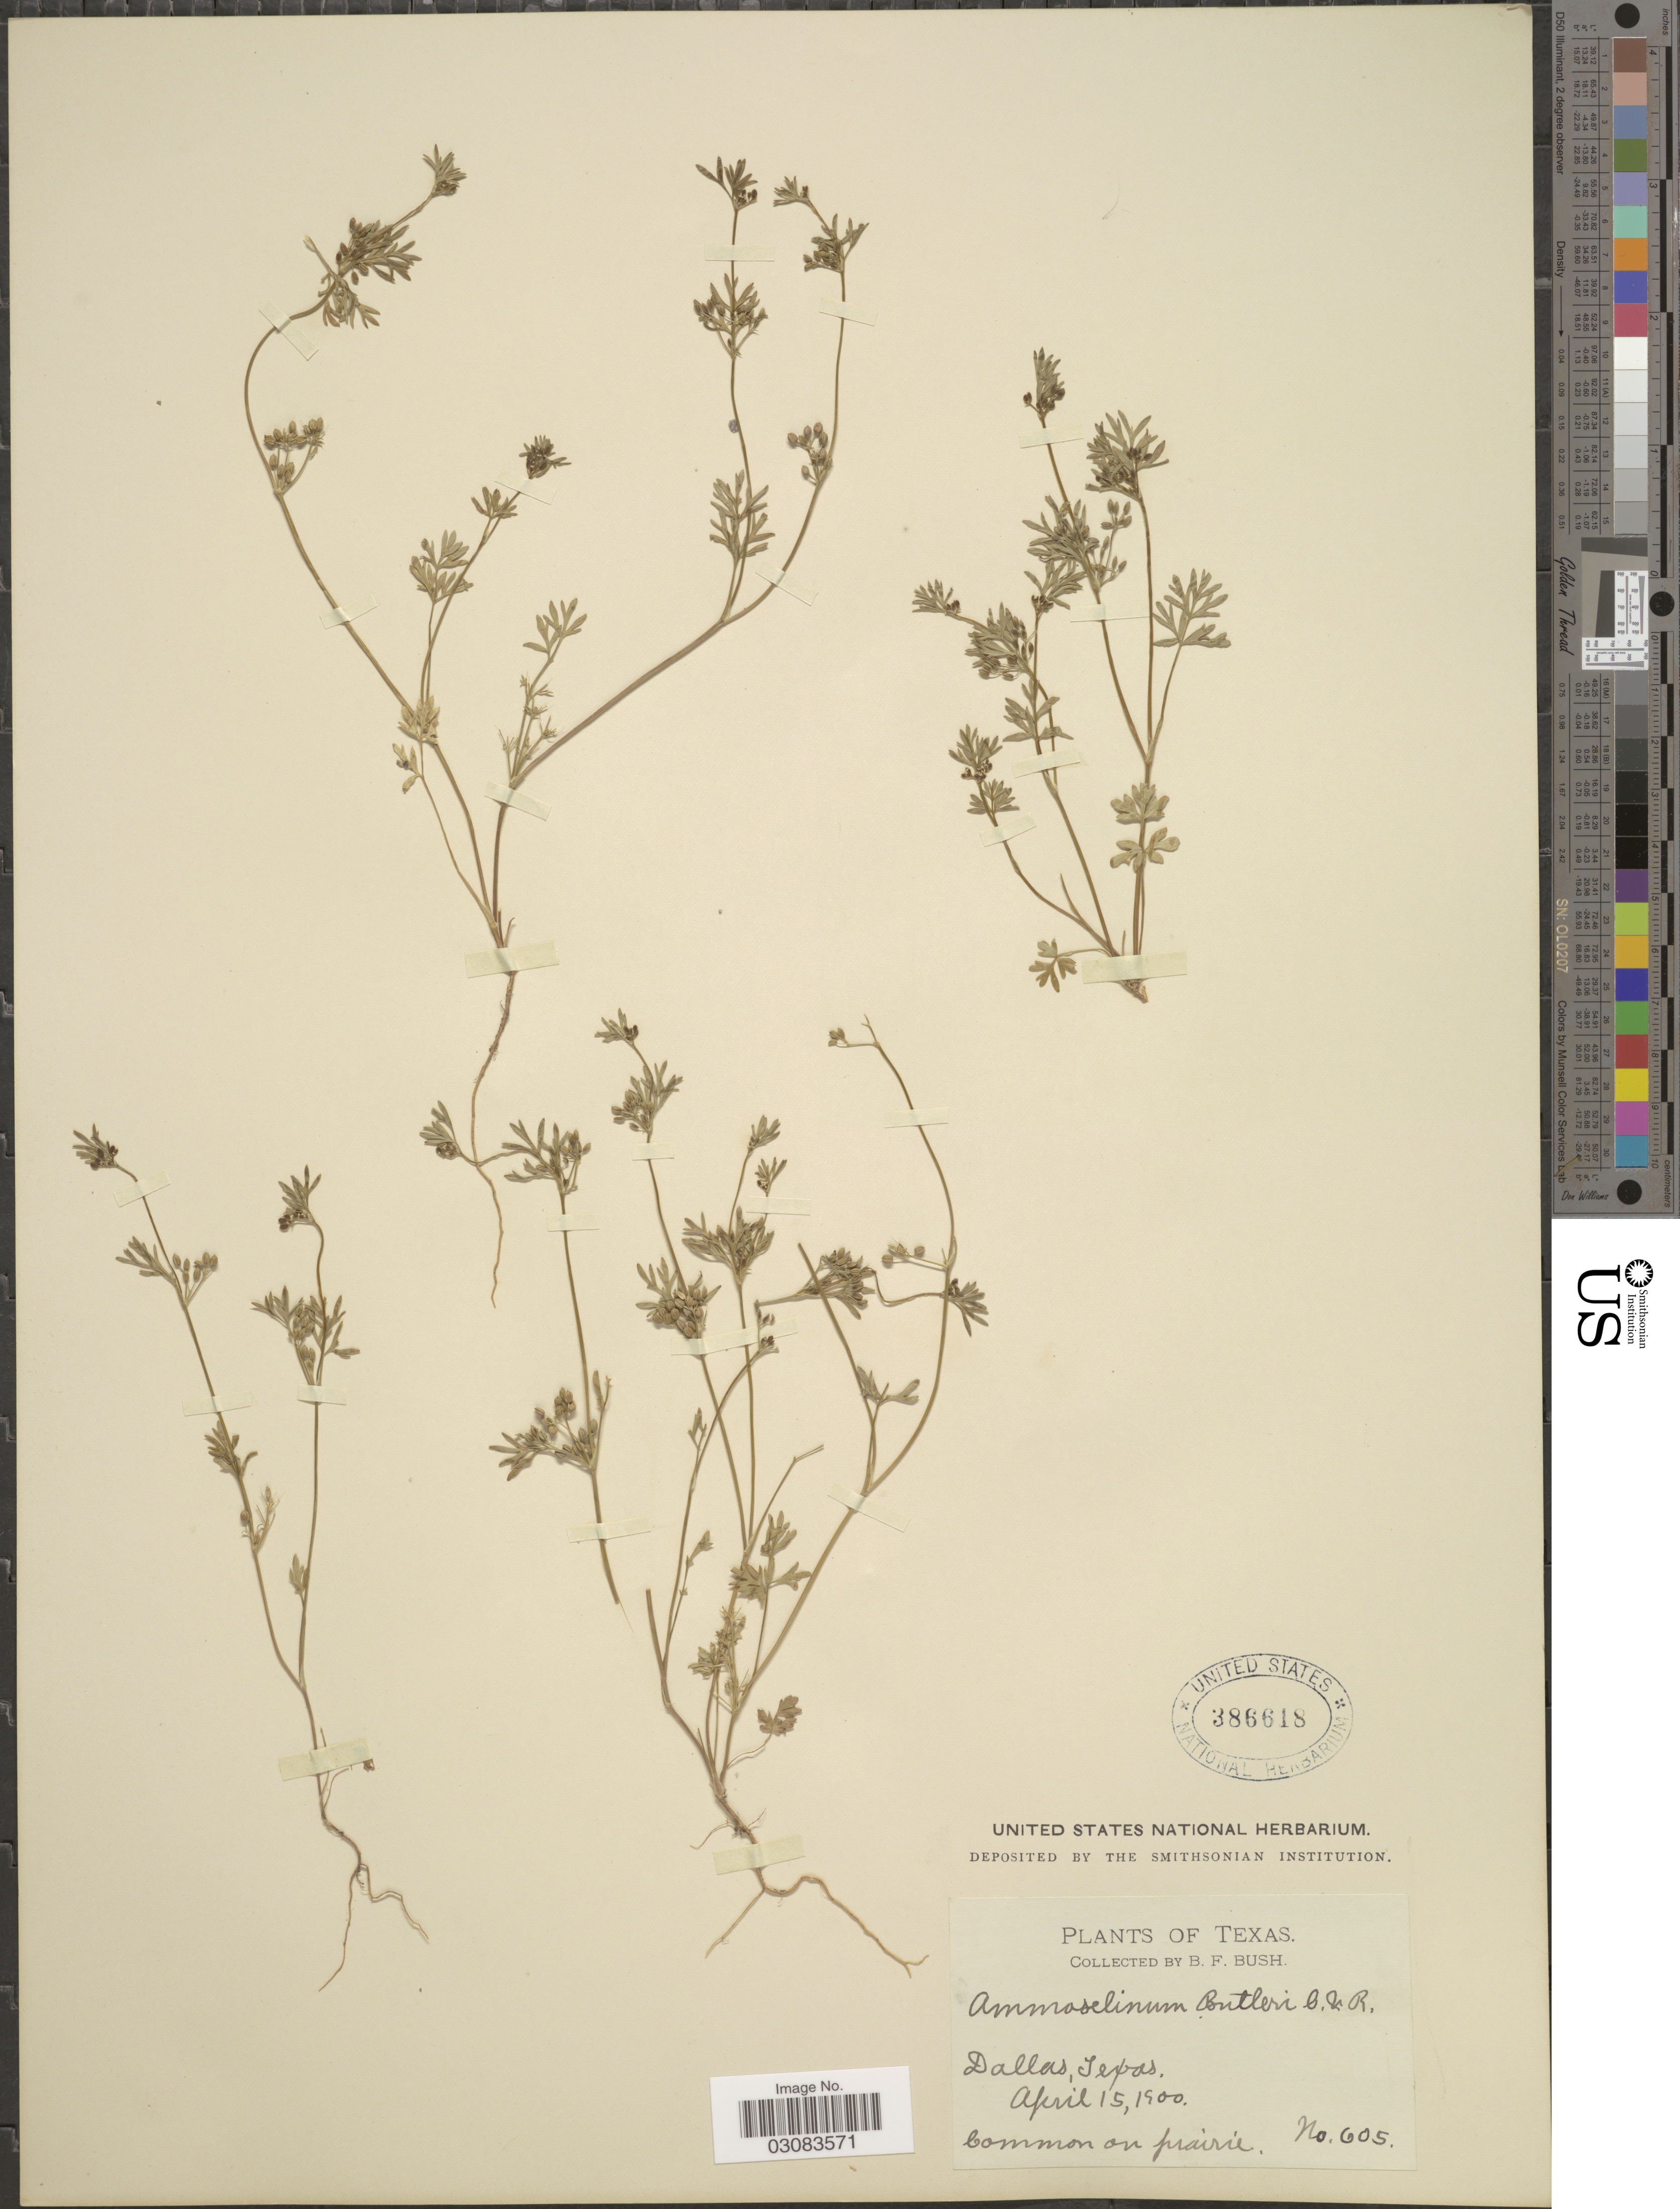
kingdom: Plantae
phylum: Tracheophyta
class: Magnoliopsida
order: Apiales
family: Apiaceae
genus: Ammoselinum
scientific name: Ammoselinum butleri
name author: (Engl.) J.M. Coult. & Rose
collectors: B. F. Bush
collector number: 605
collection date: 1900-04-15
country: United States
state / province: Texas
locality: Dallas.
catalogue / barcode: US 386618